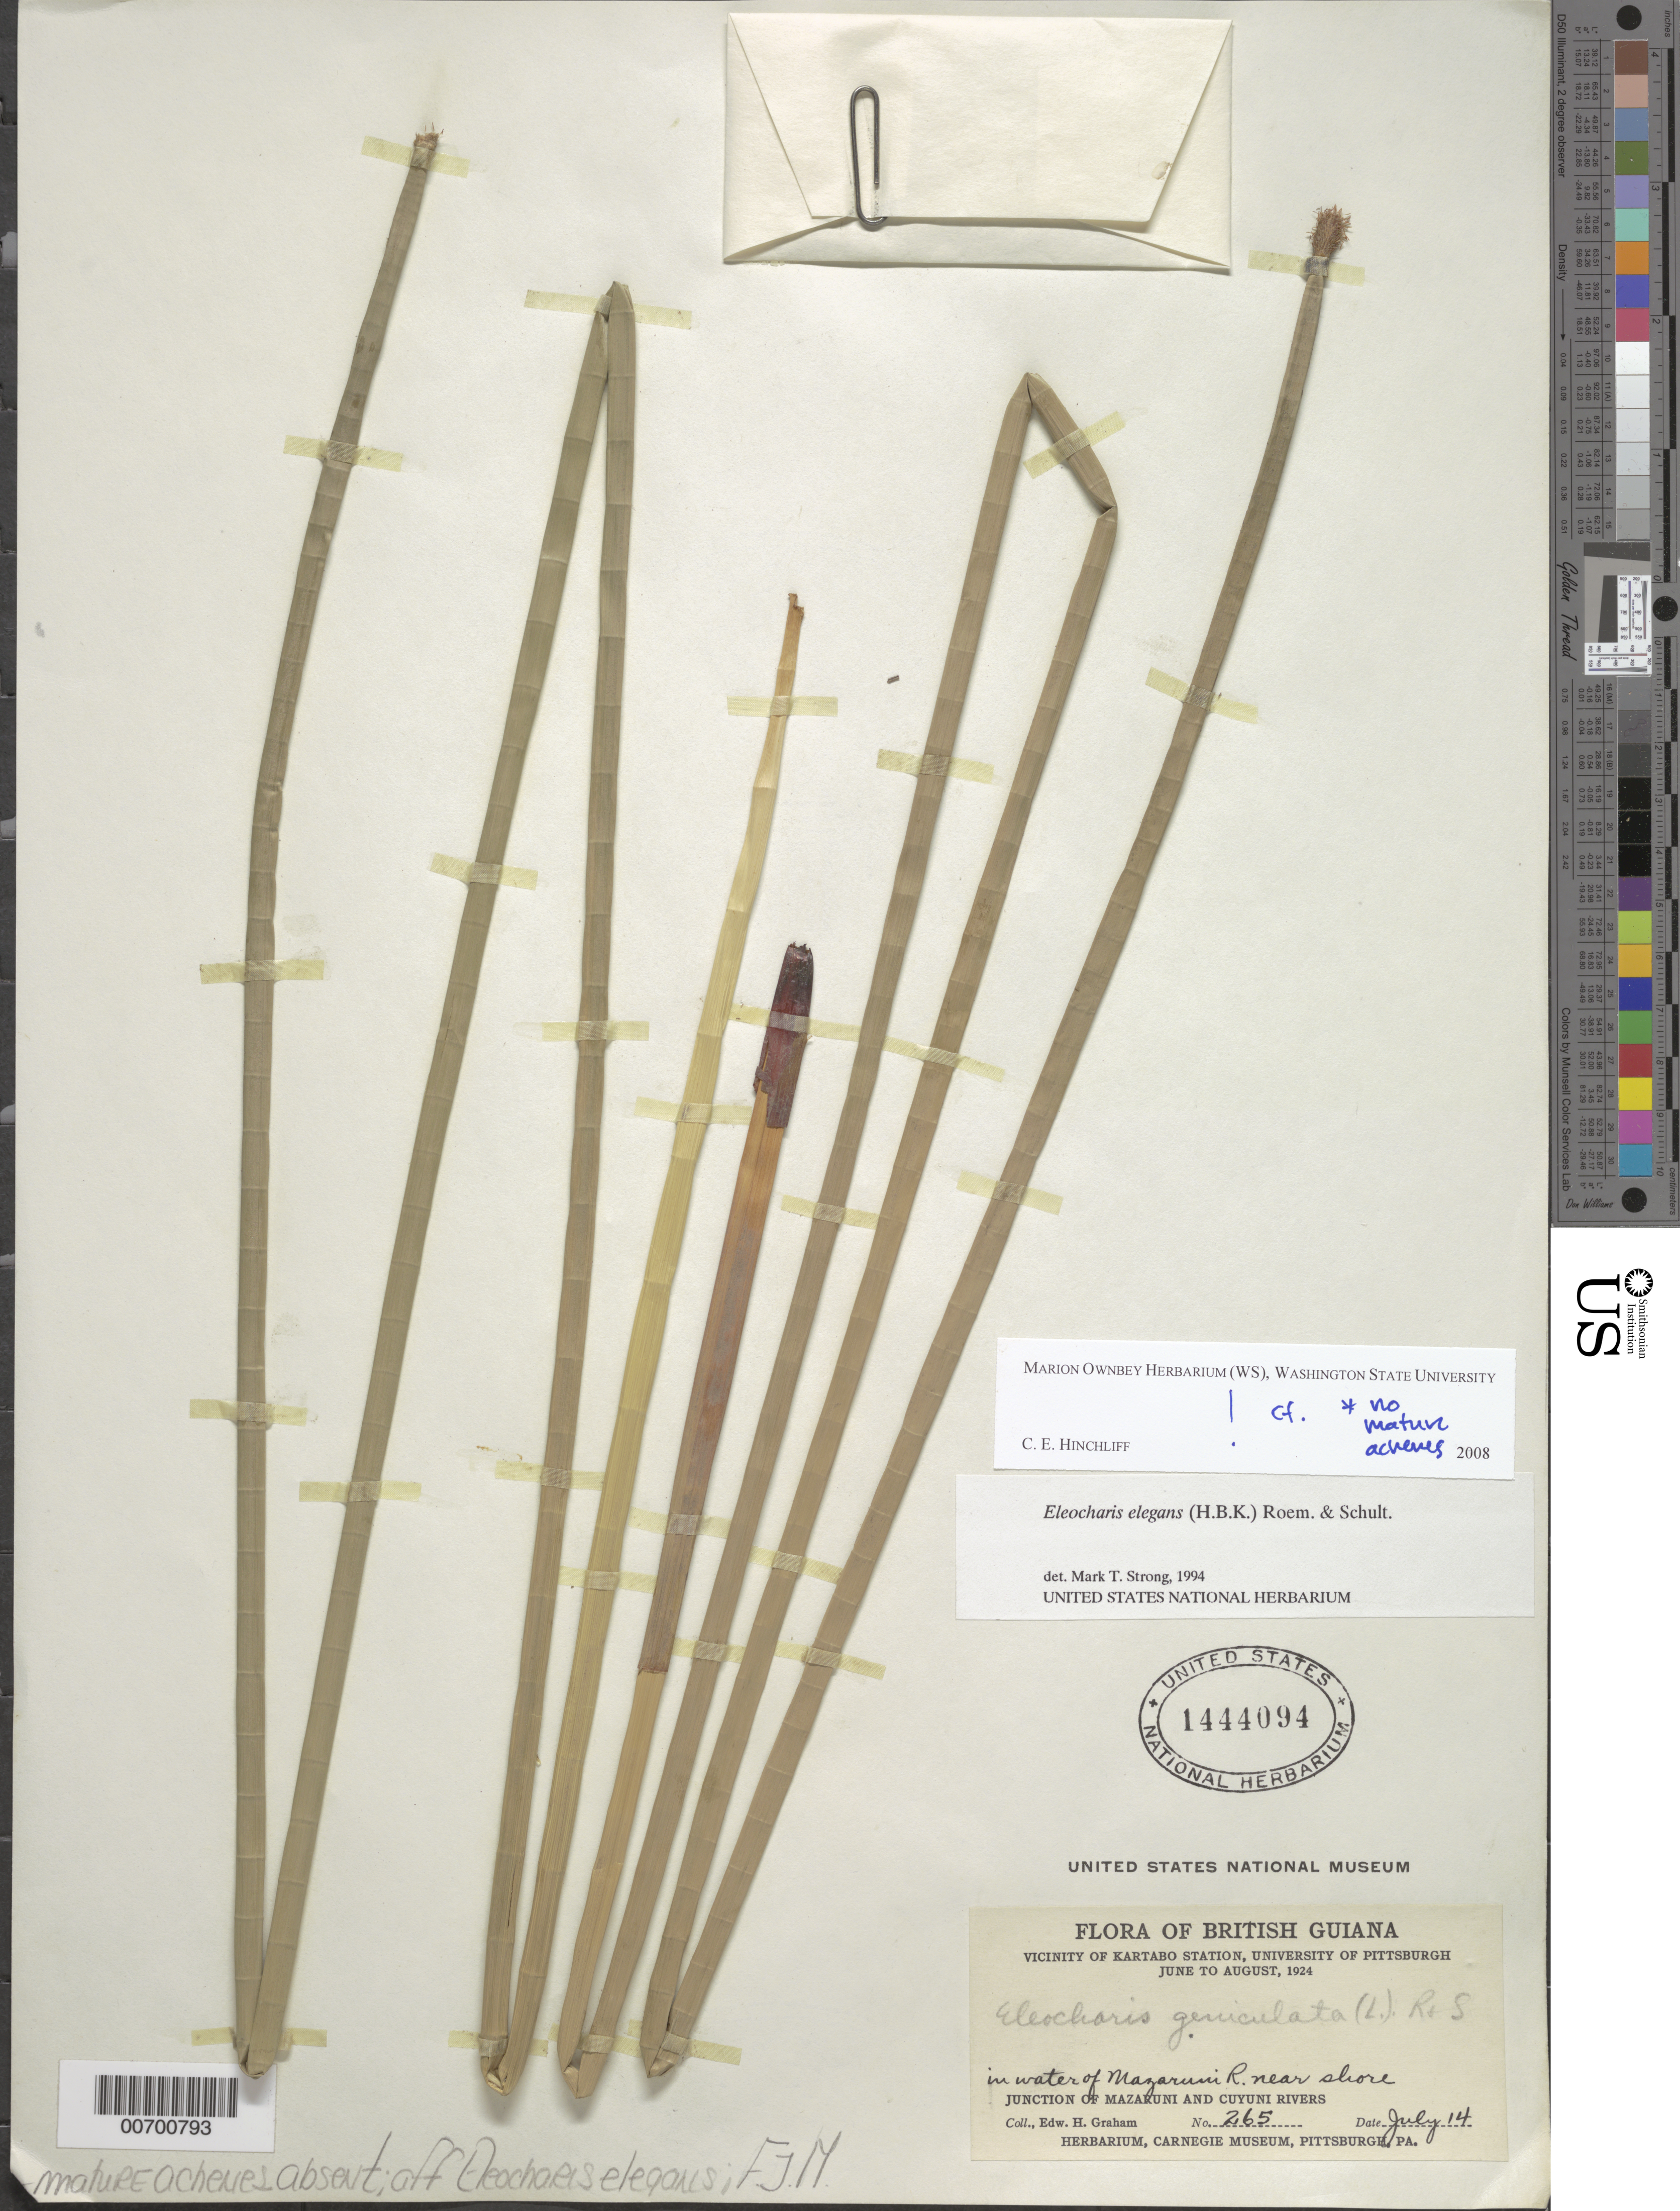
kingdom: Plantae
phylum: Tracheophyta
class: Liliopsida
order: Poales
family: Cyperaceae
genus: Eleocharis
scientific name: Eleocharis elegans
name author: (Kunth) Roem. & Schult.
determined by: Strong, M. T., (US), Smithsonian Institution - National Museum of Natural History (UNITED STATES)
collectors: E. H. Graham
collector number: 265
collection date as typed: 14-Jul-24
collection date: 1924-07-14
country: Guyana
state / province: Cuyuni-Mazaruni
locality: Kartabo Station, junction of Mazaruni and Cuyuni Rivers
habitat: In water near shore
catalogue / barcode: US 1444094